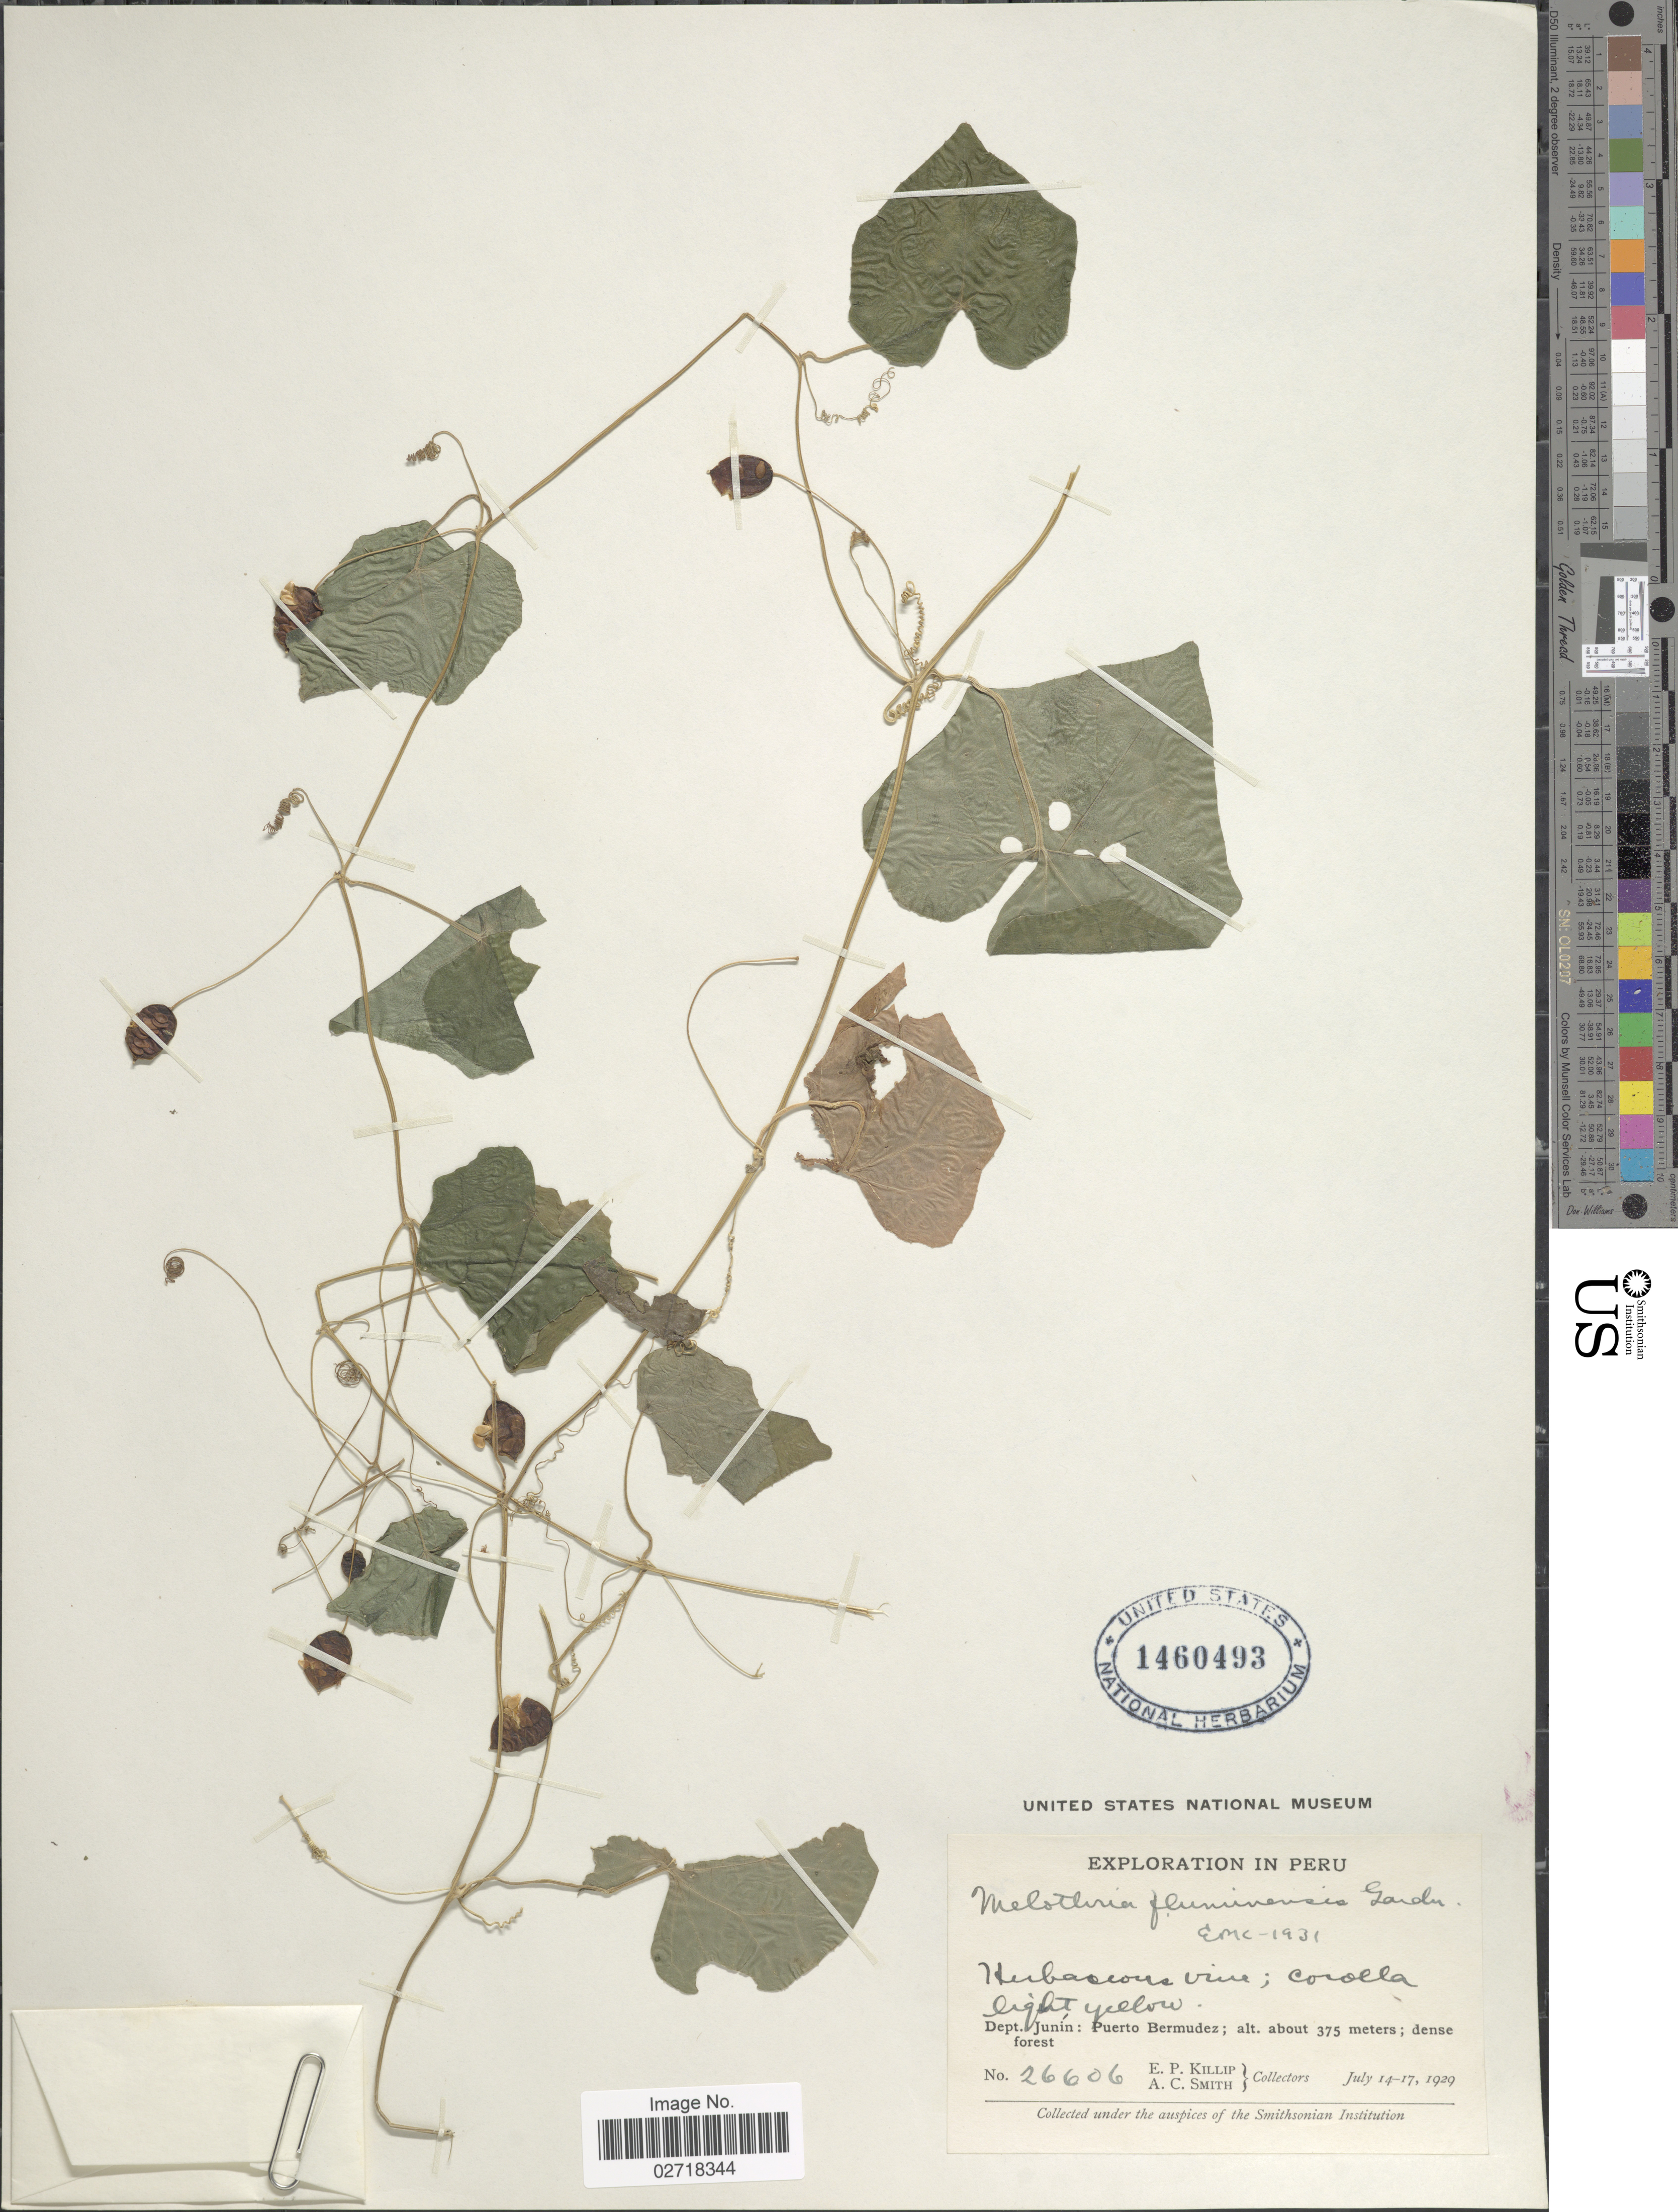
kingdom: Plantae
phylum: Tracheophyta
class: Magnoliopsida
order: Cucurbitales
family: Cucurbitaceae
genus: Melothria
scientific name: Melothria pendula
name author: L.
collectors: E. P. Killip & A. C. Smith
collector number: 26606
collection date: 1929-07-14/1929-07-17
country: Peru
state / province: Junín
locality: Puerto Bermudez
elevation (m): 375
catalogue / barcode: US 1460493